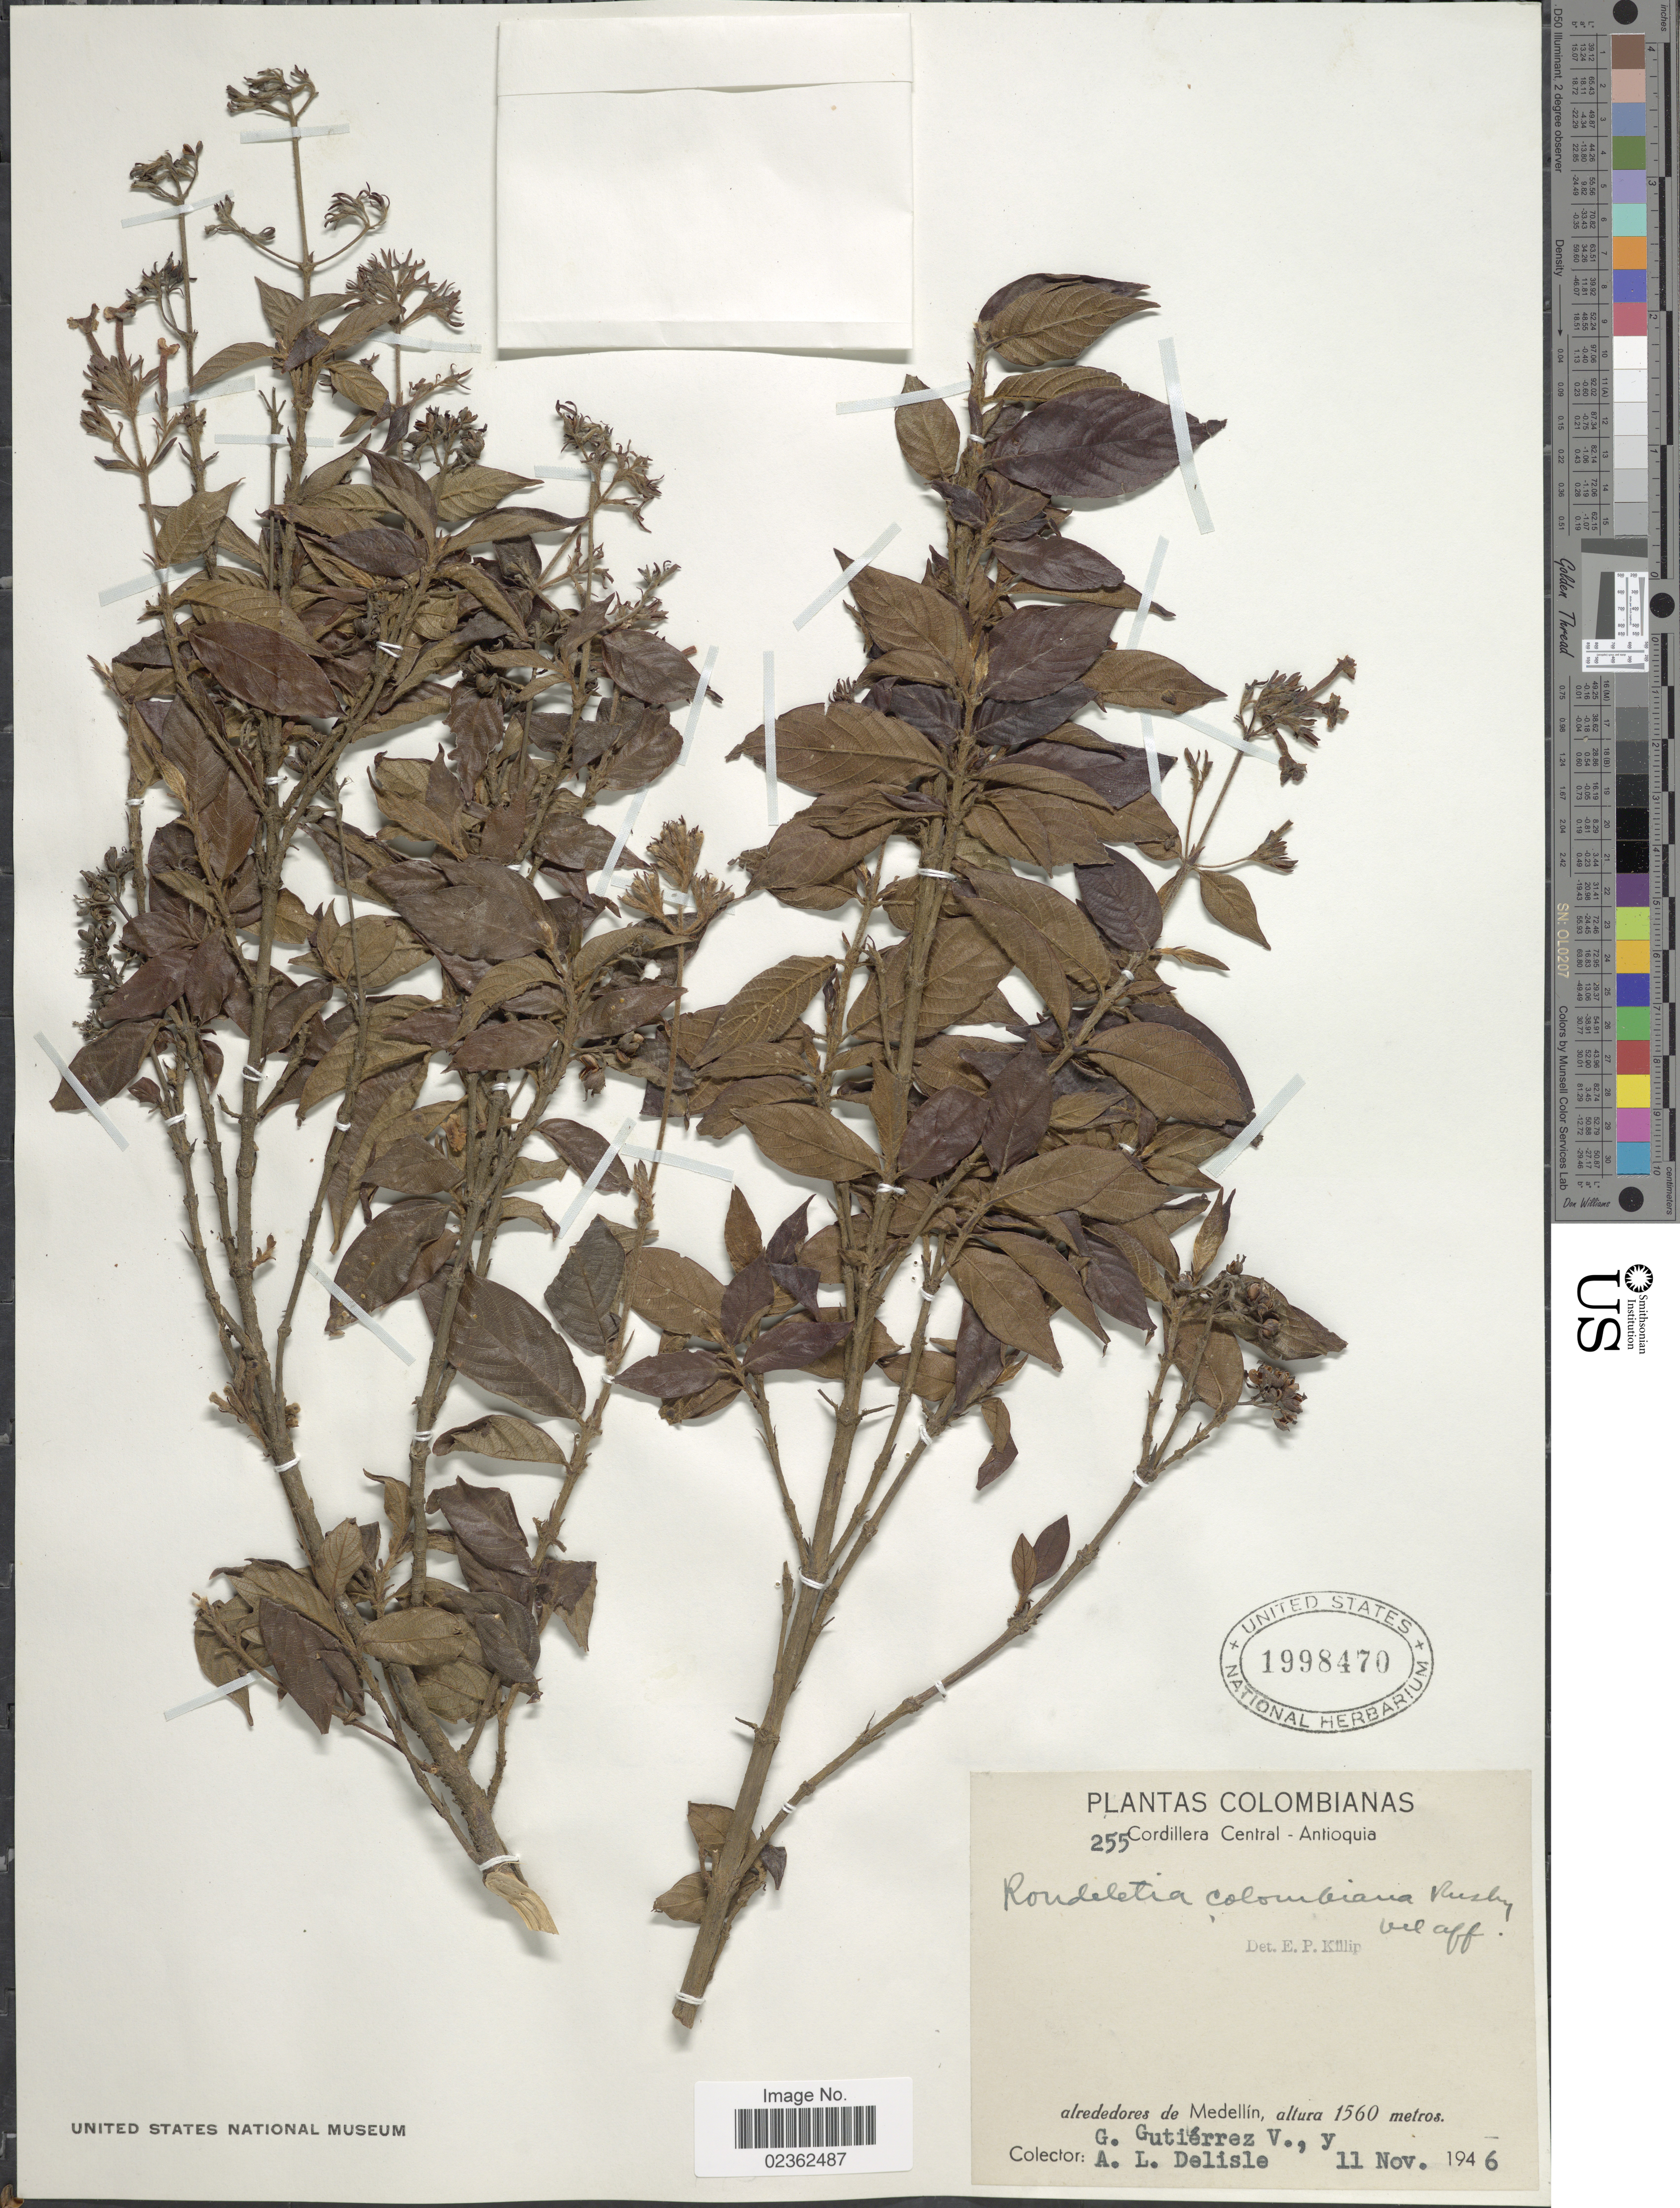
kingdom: Plantae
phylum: Tracheophyta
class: Magnoliopsida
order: Gentianales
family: Rubiaceae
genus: Arachnothryx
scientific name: Arachnothryx colombiana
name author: (Rusby) Steyerm.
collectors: G. Gutiérrez V. & A. Delisle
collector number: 255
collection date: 1946-11-11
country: Colombia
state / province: Antioquia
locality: Cordillera Central, alrededores de Medellin.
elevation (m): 1560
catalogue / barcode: US 1998470